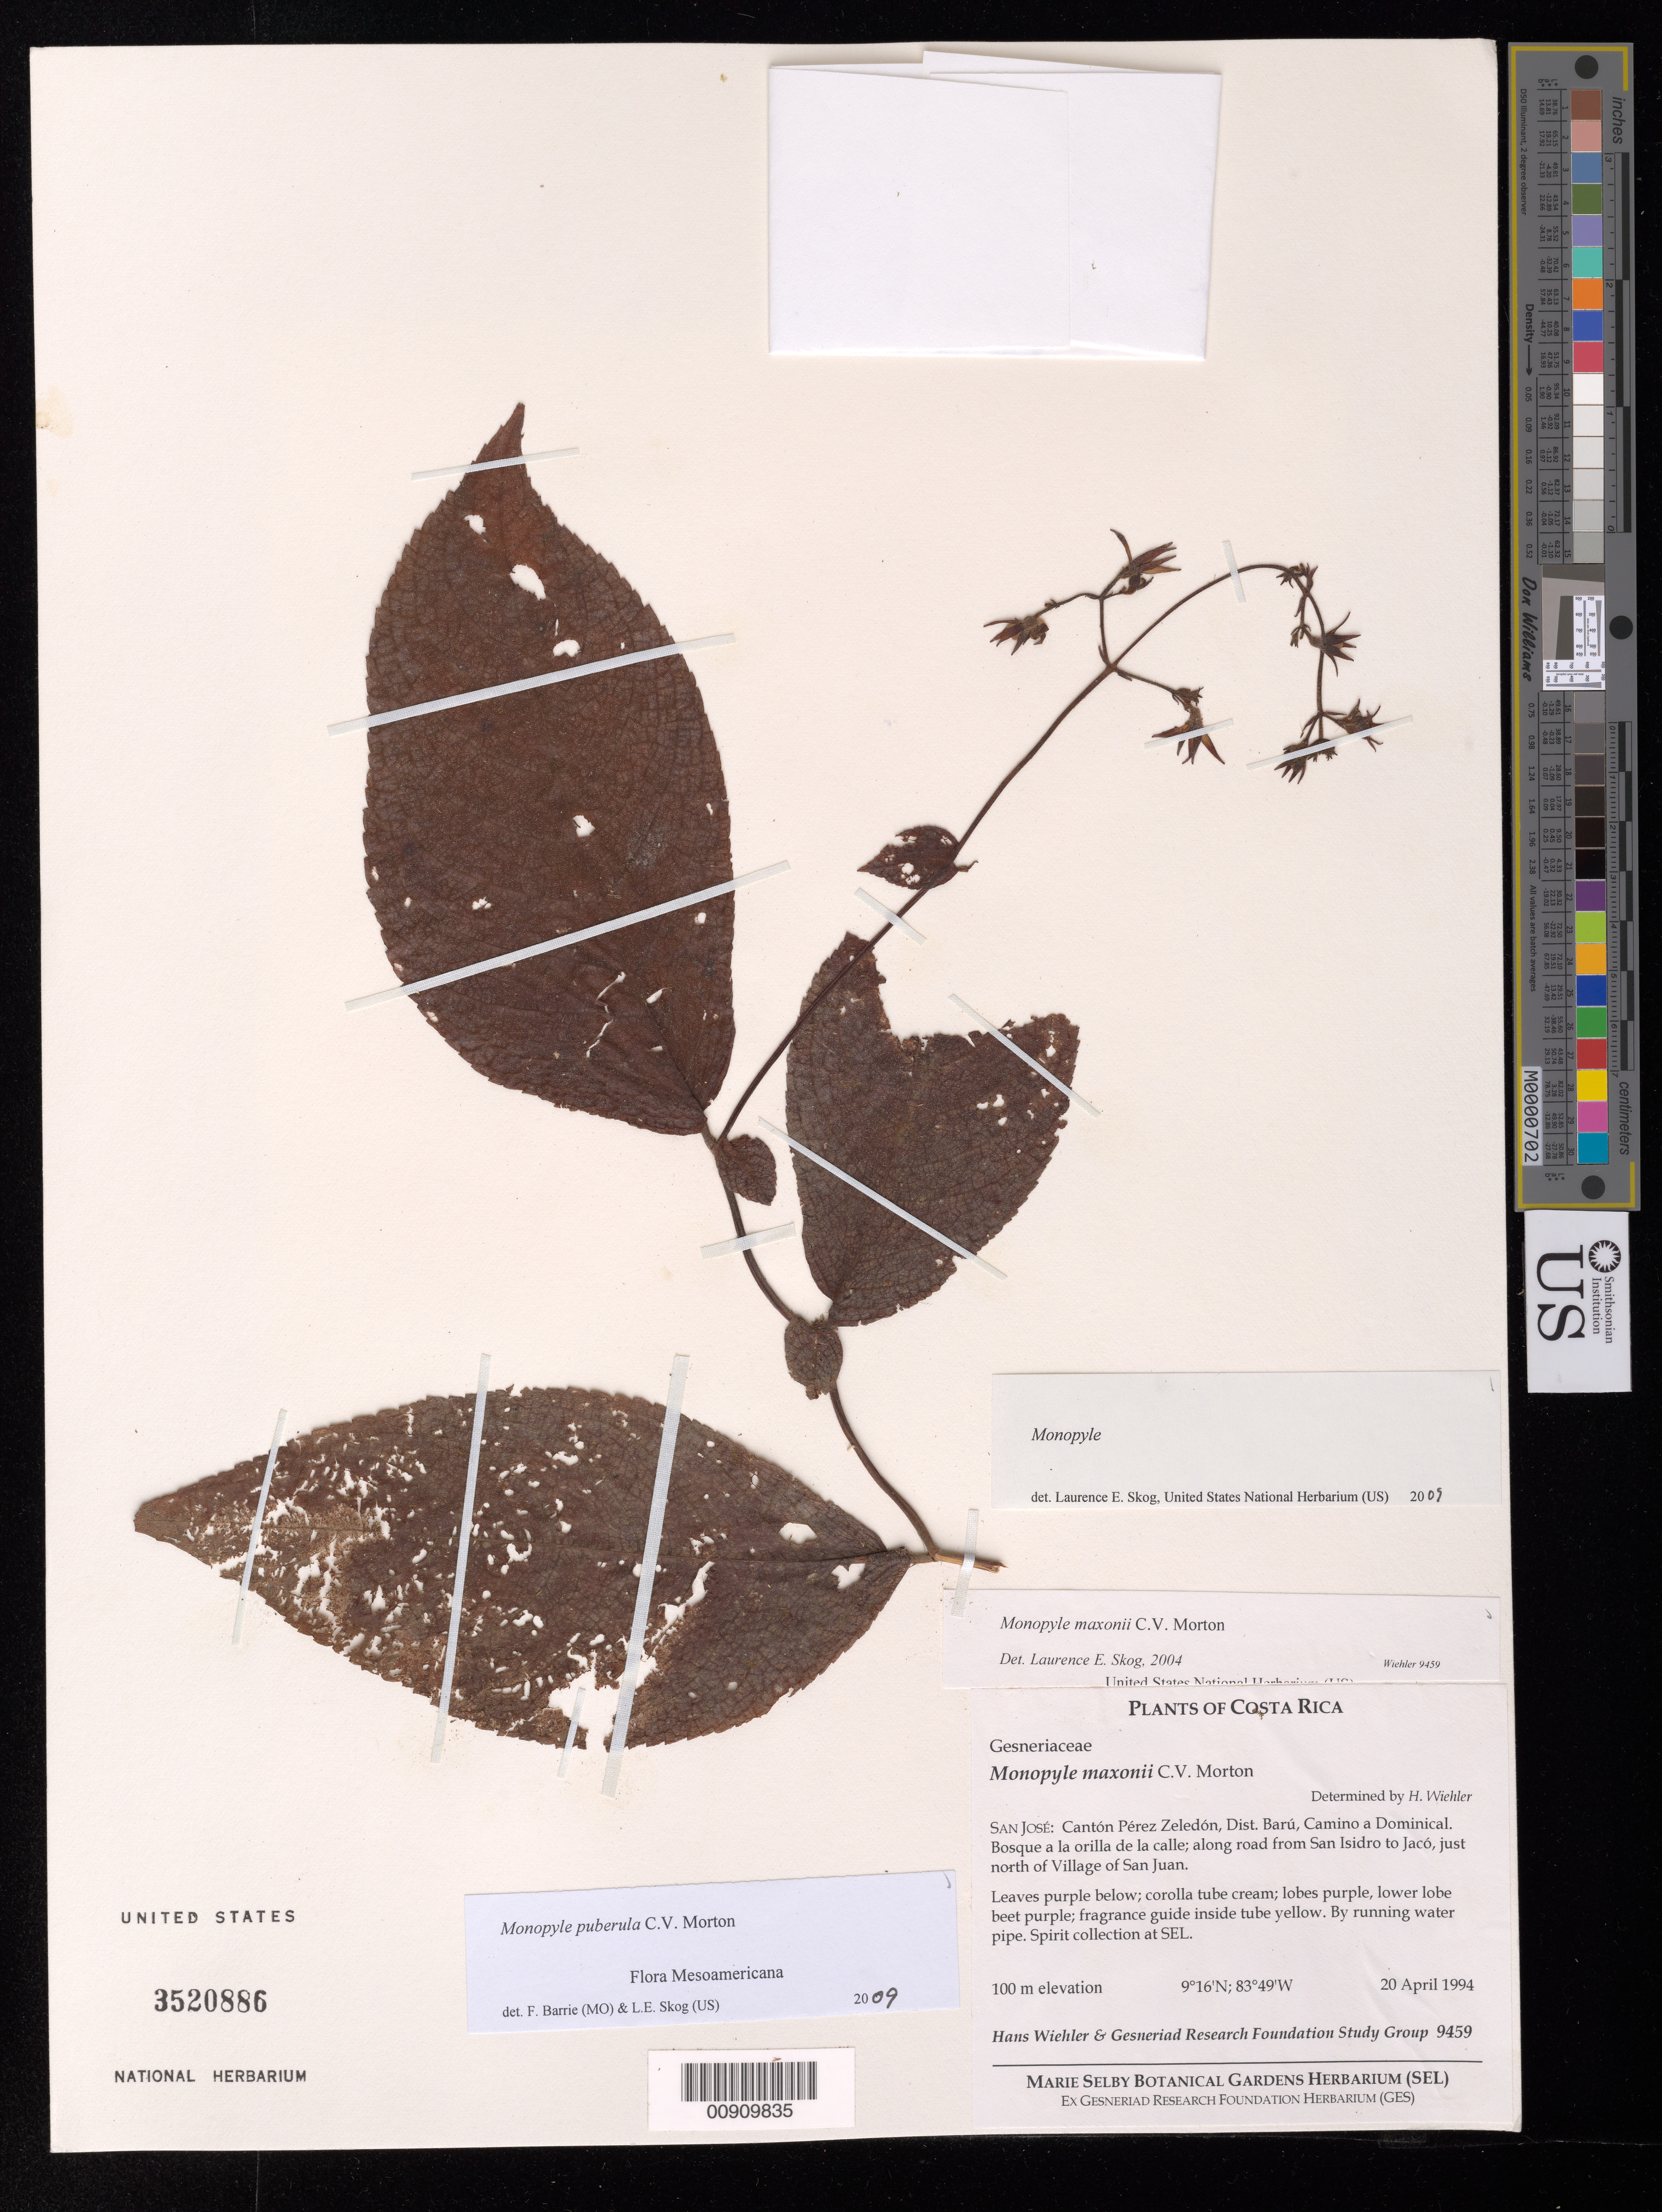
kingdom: Plantae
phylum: Tracheophyta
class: Magnoliopsida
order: Lamiales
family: Gesneriaceae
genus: Monopyle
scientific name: Monopyle puberula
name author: C.V. Morton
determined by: Barrie, F. R.; Skog, Laurence E.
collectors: H. J. Wiehler & GRF Study Group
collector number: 9459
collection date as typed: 20 Apr 1994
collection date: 1994-04-20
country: Costa Rica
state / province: San José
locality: Cantón Pérez Zeledón, Dist. Barú, Camino a Dominical, Bosque a la orilla de la calle; along road from San Isidro to Jacó, just north of Village of San Juan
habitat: By running water pipe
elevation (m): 100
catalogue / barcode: US 3520886